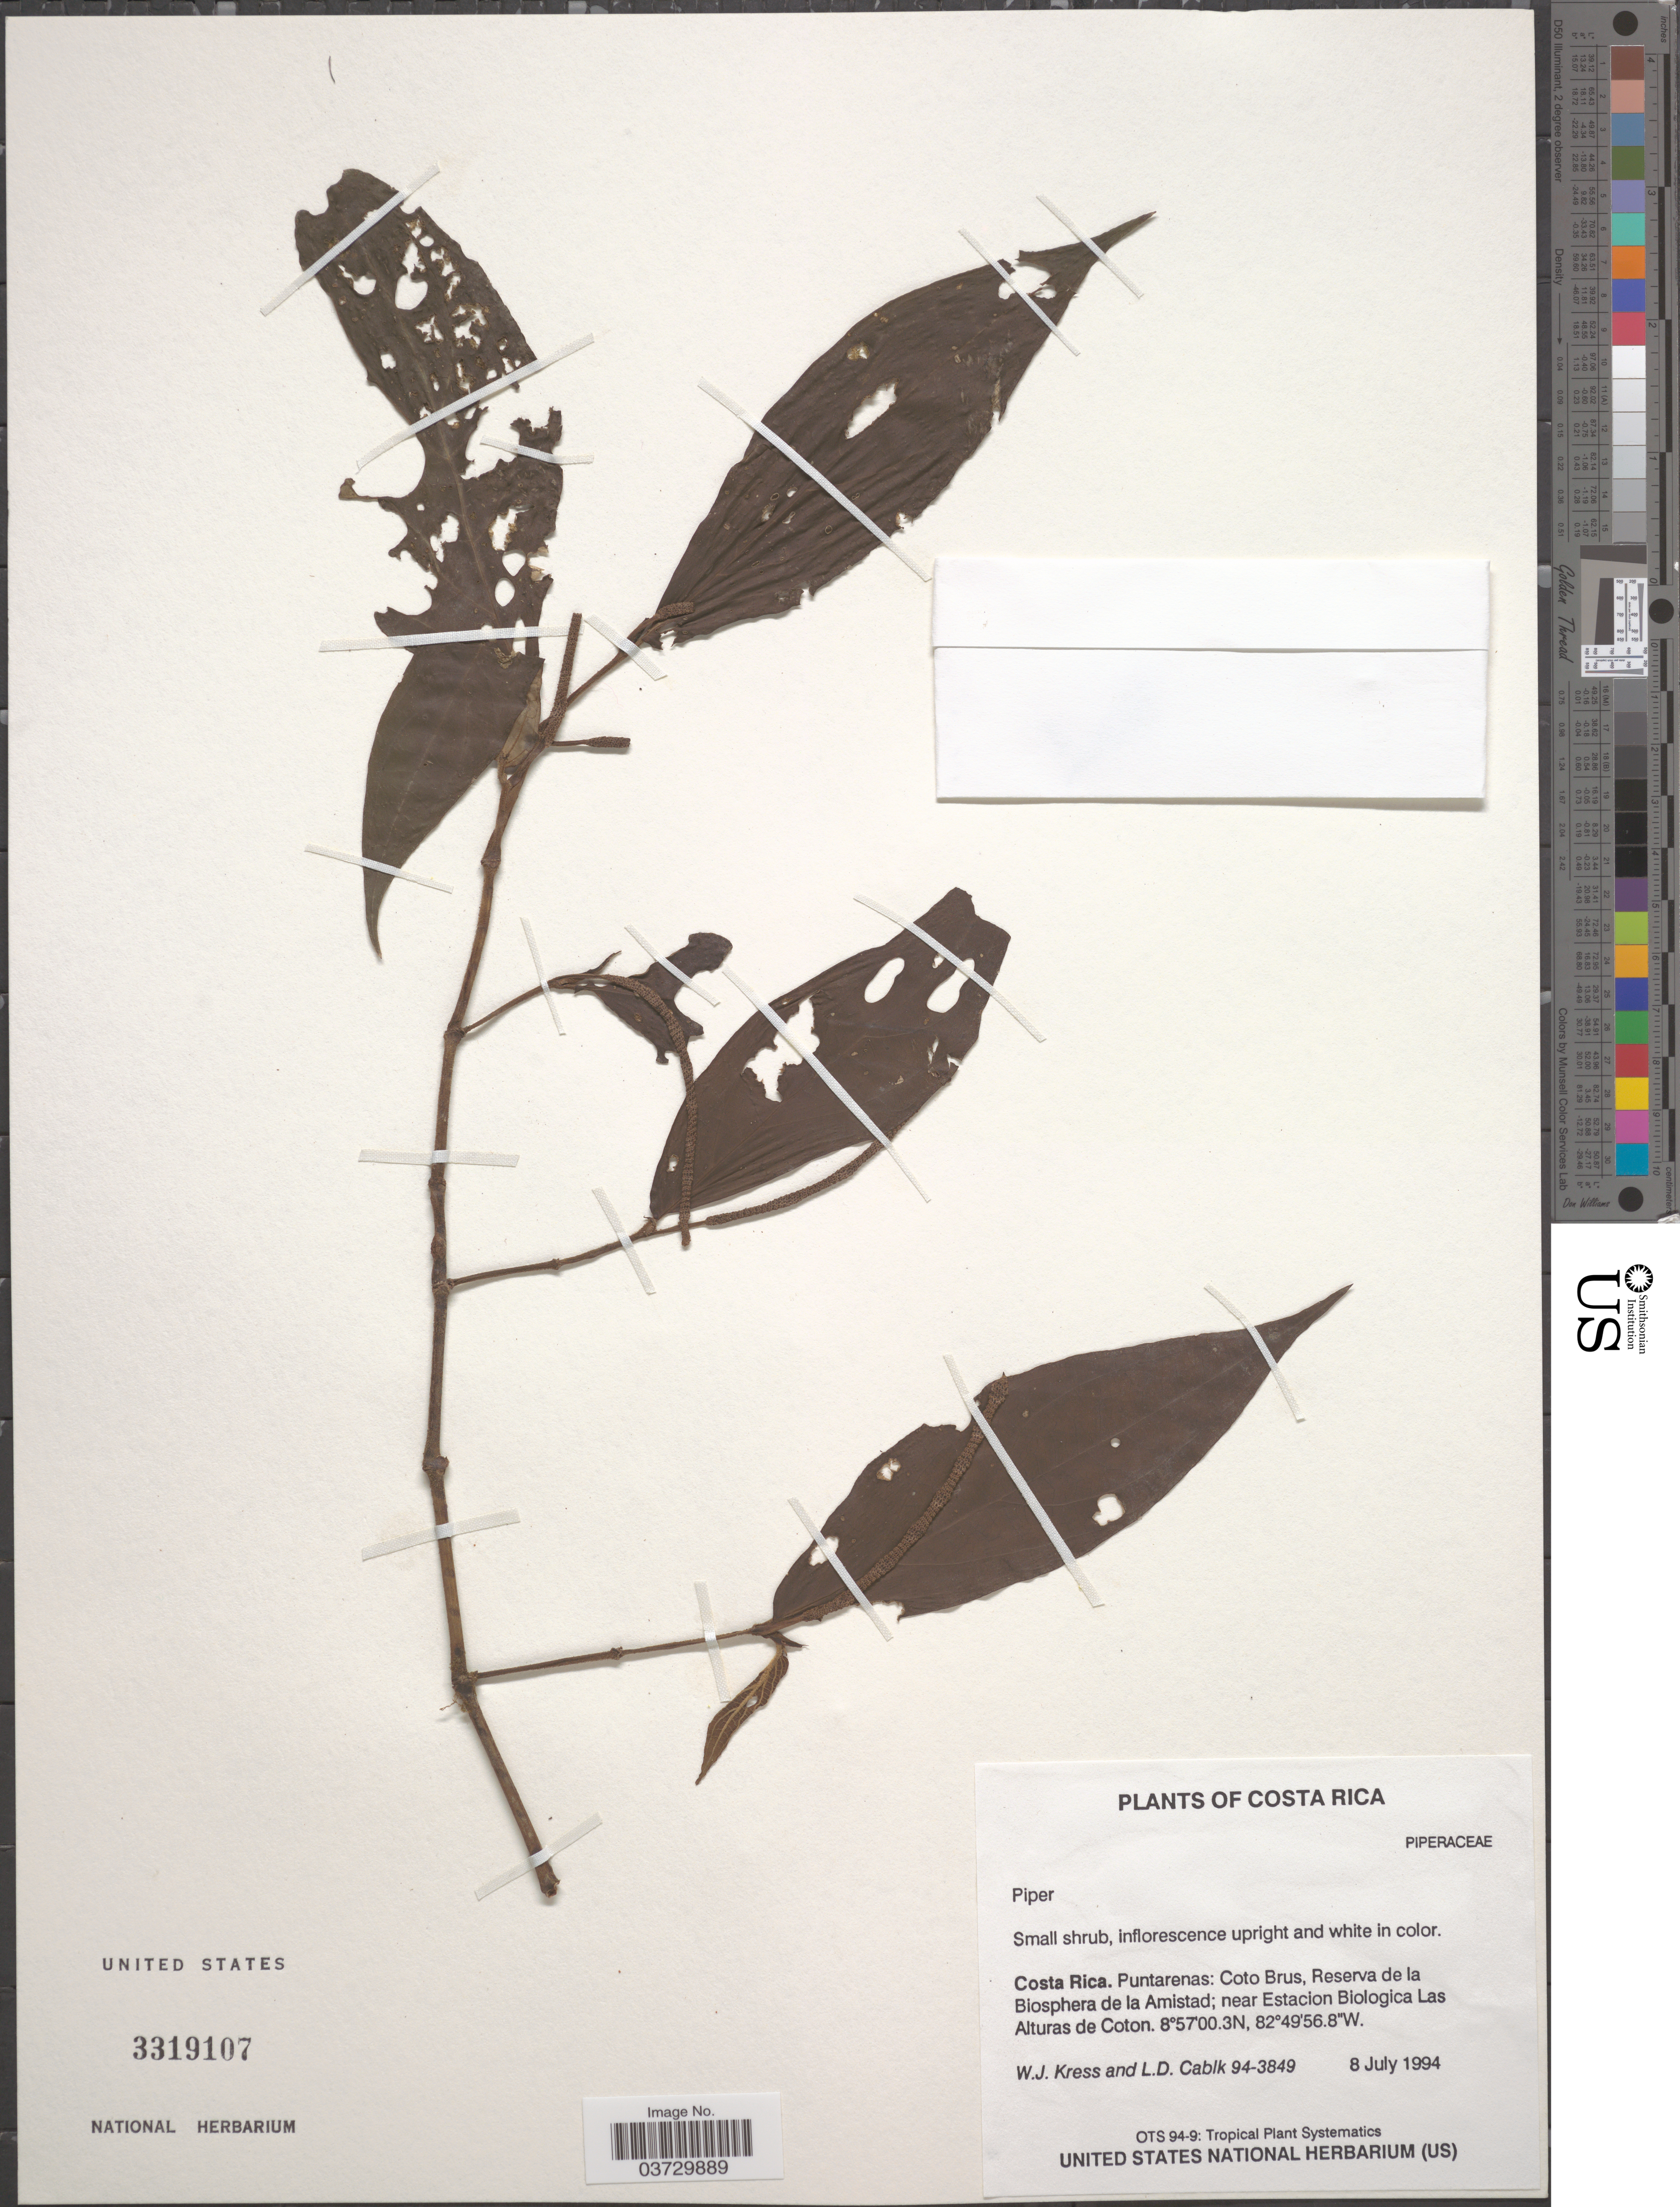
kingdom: Plantae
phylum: Tracheophyta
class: Magnoliopsida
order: Piperales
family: Piperaceae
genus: Piper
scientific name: Piper sp.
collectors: W. J. Kress & L. Cablk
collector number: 94-3849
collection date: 1994-07-08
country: Costa Rica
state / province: Puntarenas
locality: Coto Brus, Reserva de la Biosphera de la Amistad; near Estacion Biologica Las Alturas de Coton.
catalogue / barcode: US 3319107